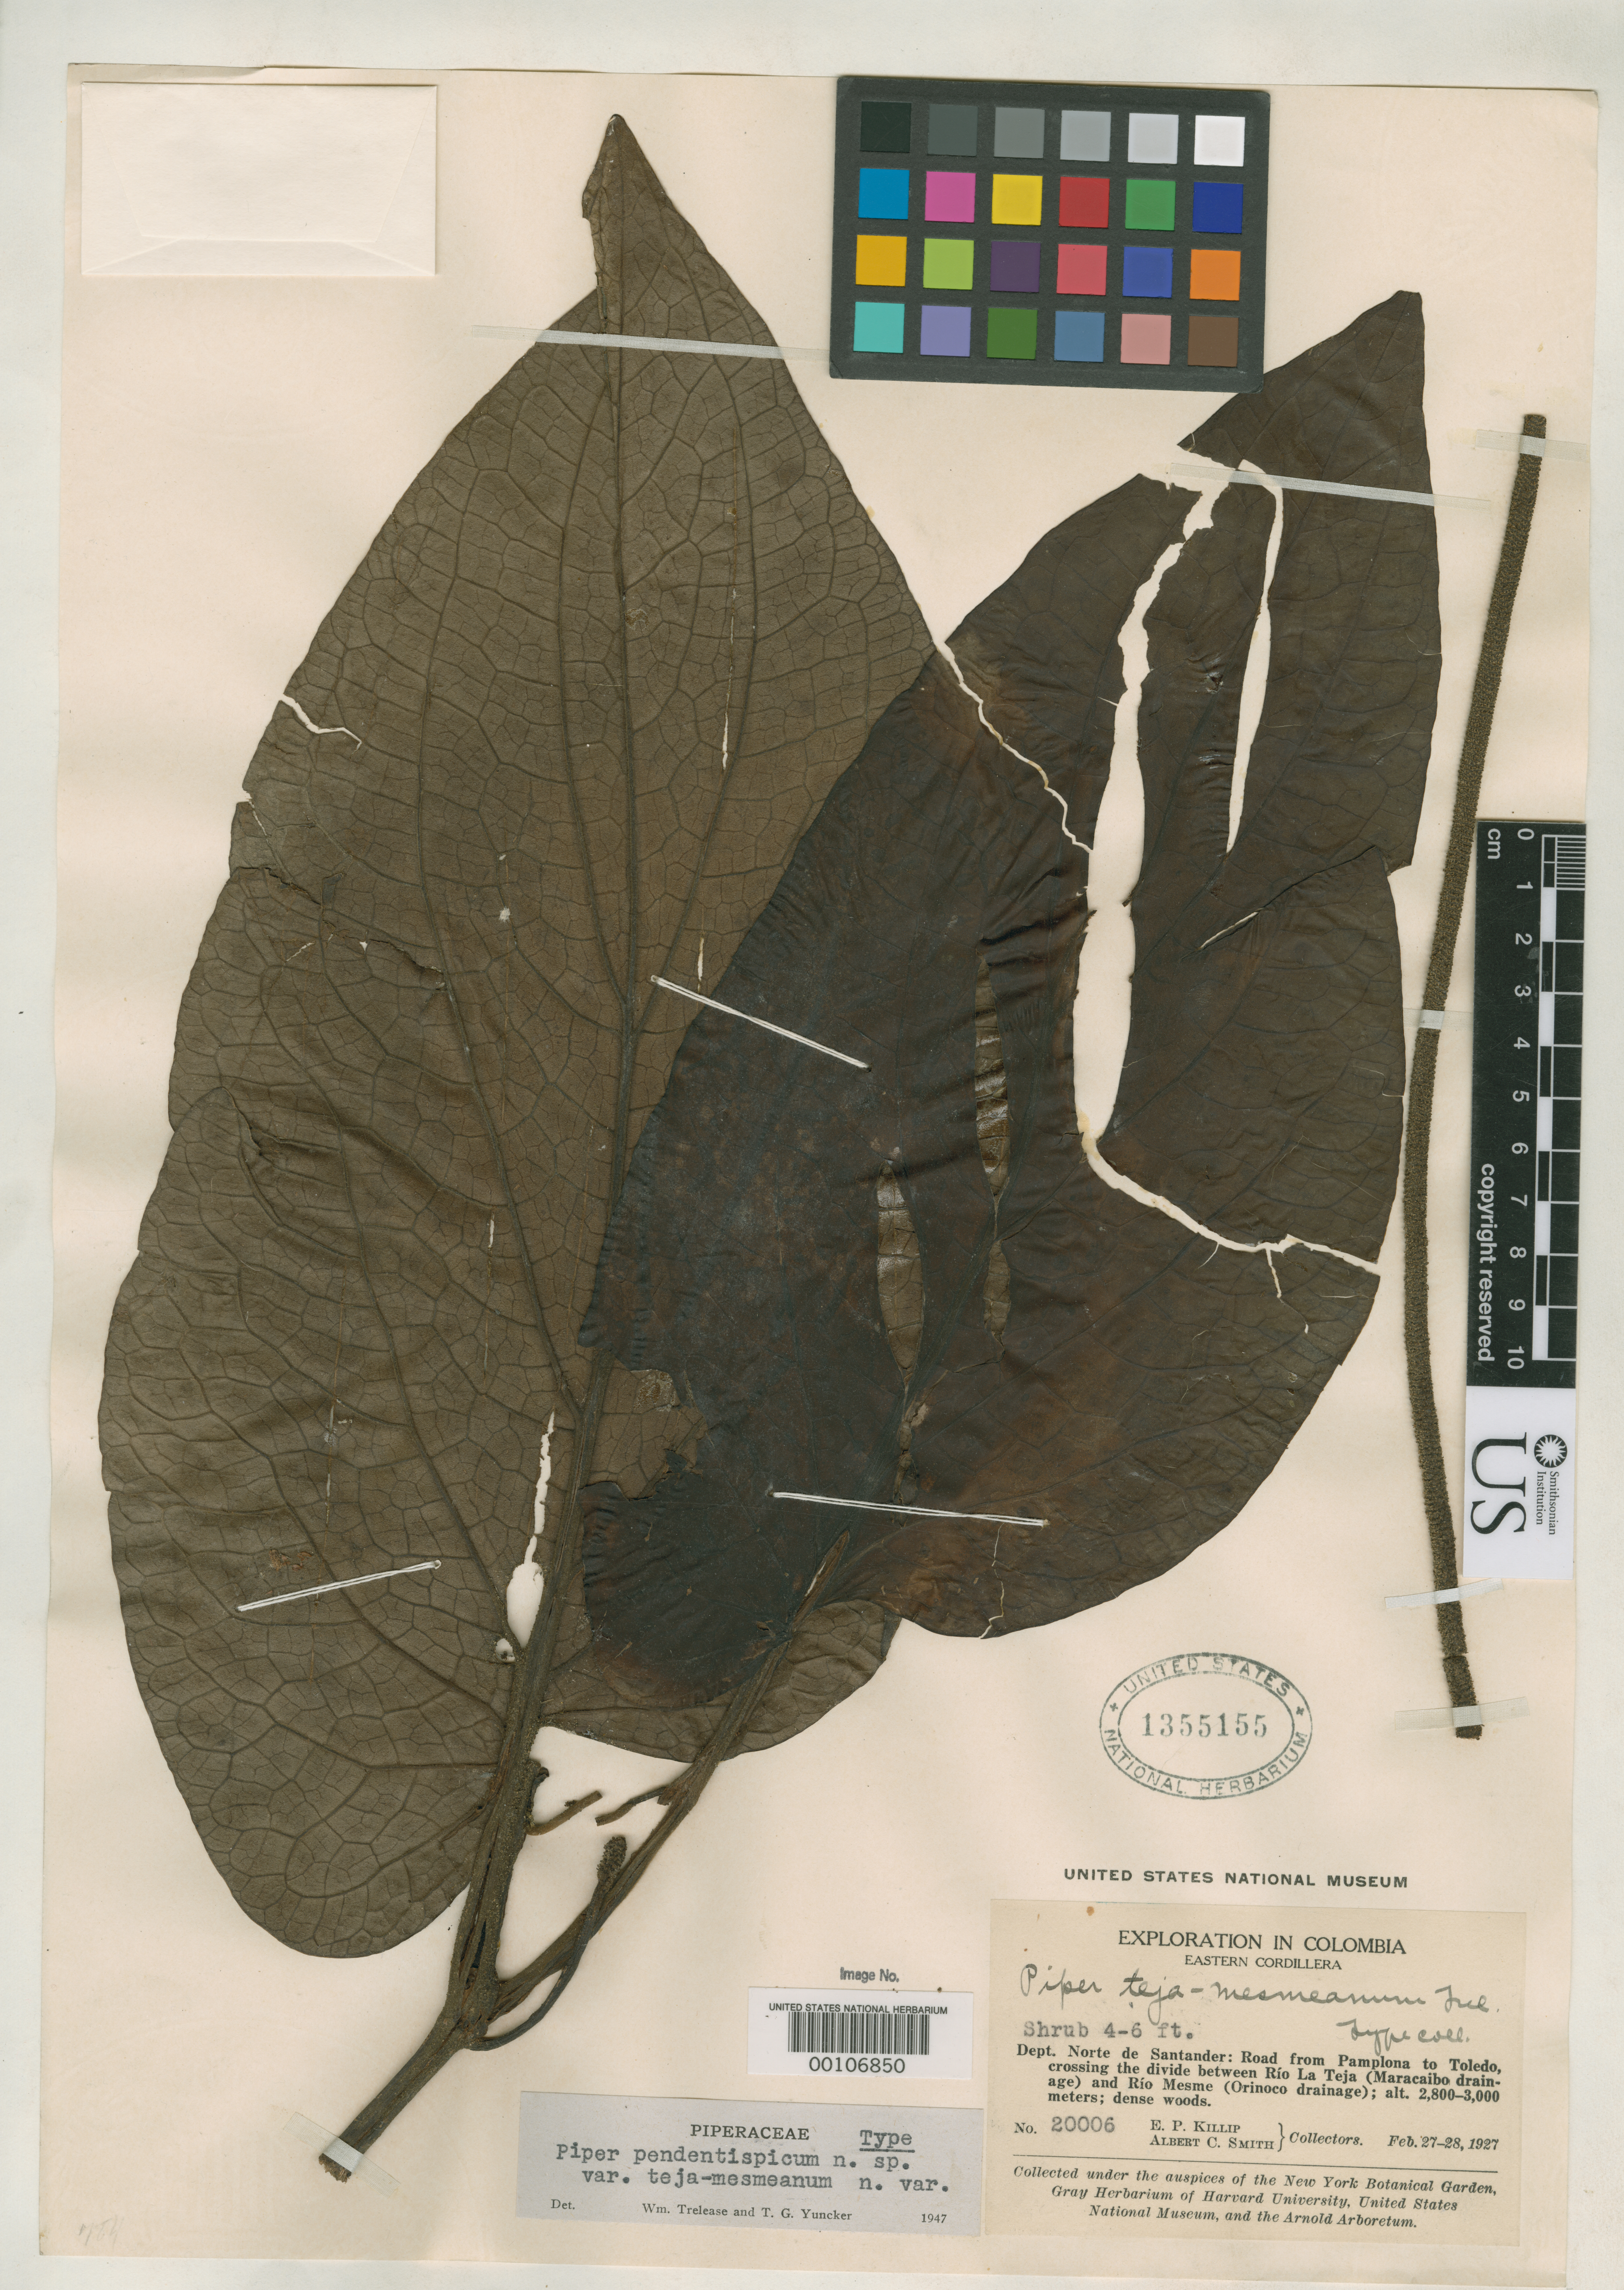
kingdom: Plantae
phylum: Tracheophyta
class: Magnoliopsida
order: Piperales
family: Piperaceae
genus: Piper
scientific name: Piper pendentispicum var. tejamesmeanum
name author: Trel. & Yunck.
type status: Holotype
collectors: E. P. Killip & A. C. Smith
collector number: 20006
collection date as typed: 27 Feb 1927 to 28 Feb 1927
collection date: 1927-02-27/1927-02-28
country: Colombia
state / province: Norte de Santander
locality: Between Toledo and Pamplona.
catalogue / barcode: US 1355155